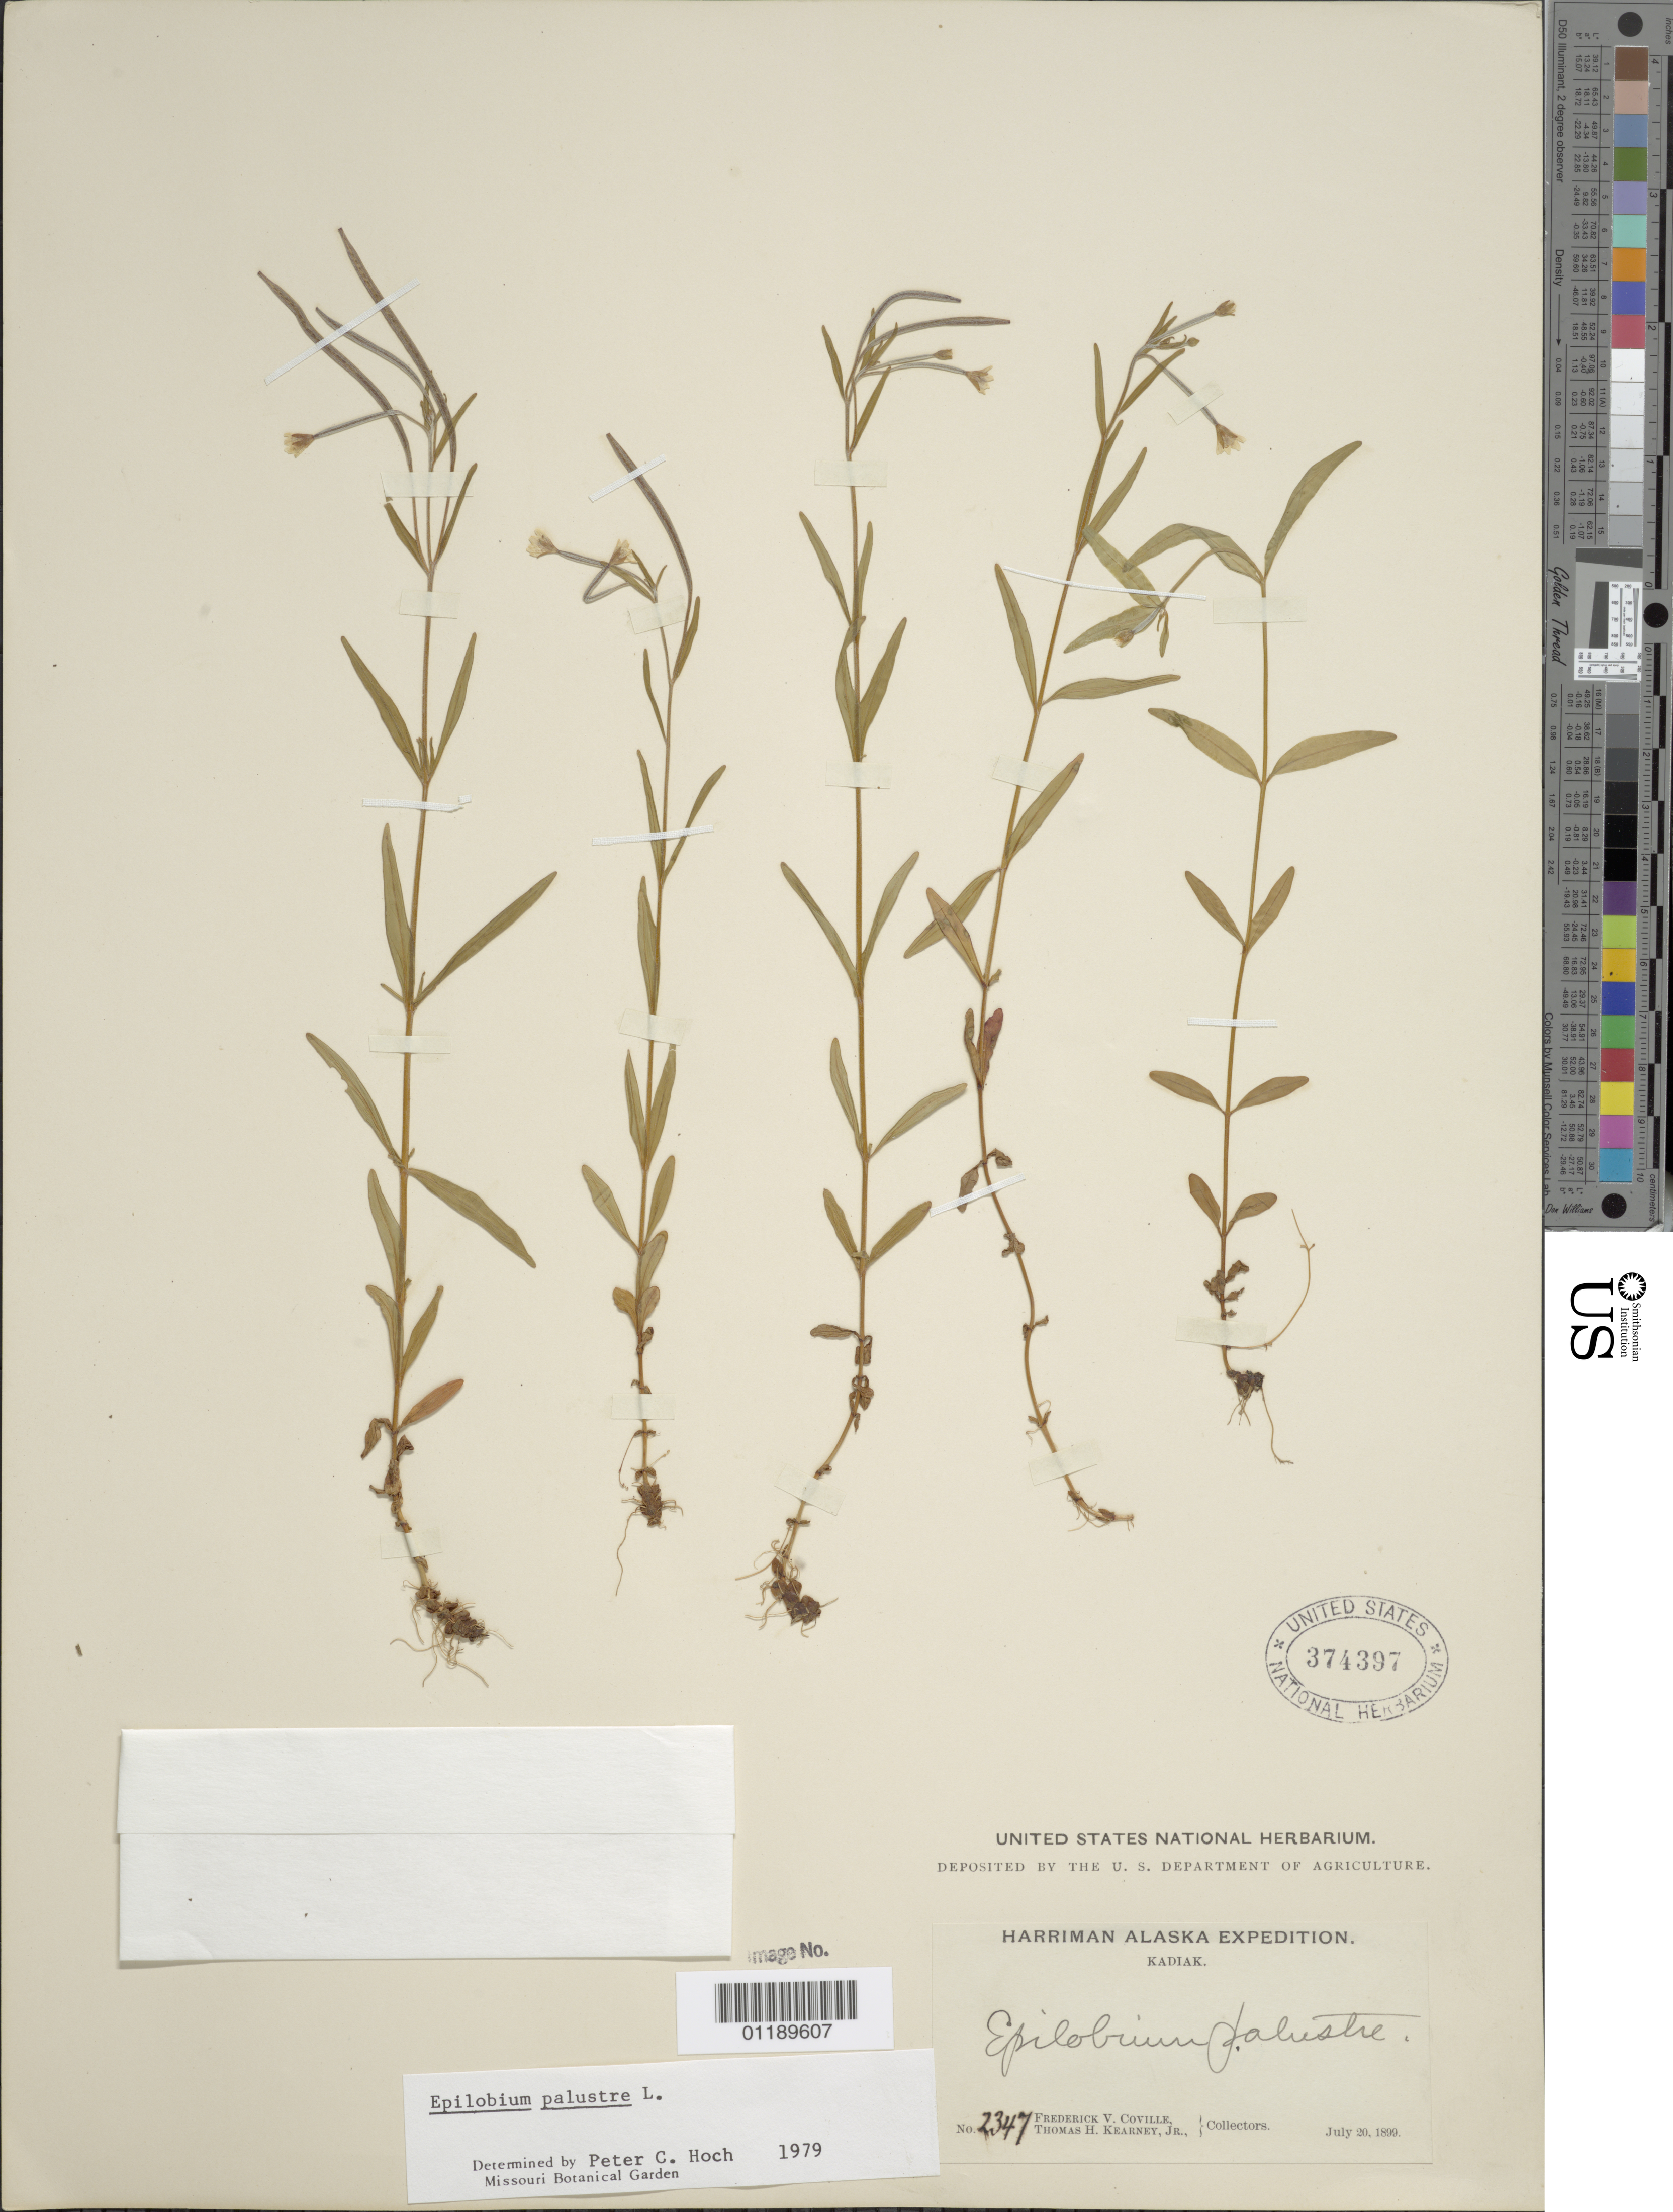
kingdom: Plantae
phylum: Tracheophyta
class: Magnoliopsida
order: Myrtales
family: Onagraceae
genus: Epilobium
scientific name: Epilobium palustre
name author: L.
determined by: Hoch, P. C.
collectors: F. V. Coville & T. H. Kearney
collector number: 2347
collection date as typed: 20 Jul 1899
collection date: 1899-07-20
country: United States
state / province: Alaska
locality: Kadiak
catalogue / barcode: US 374397